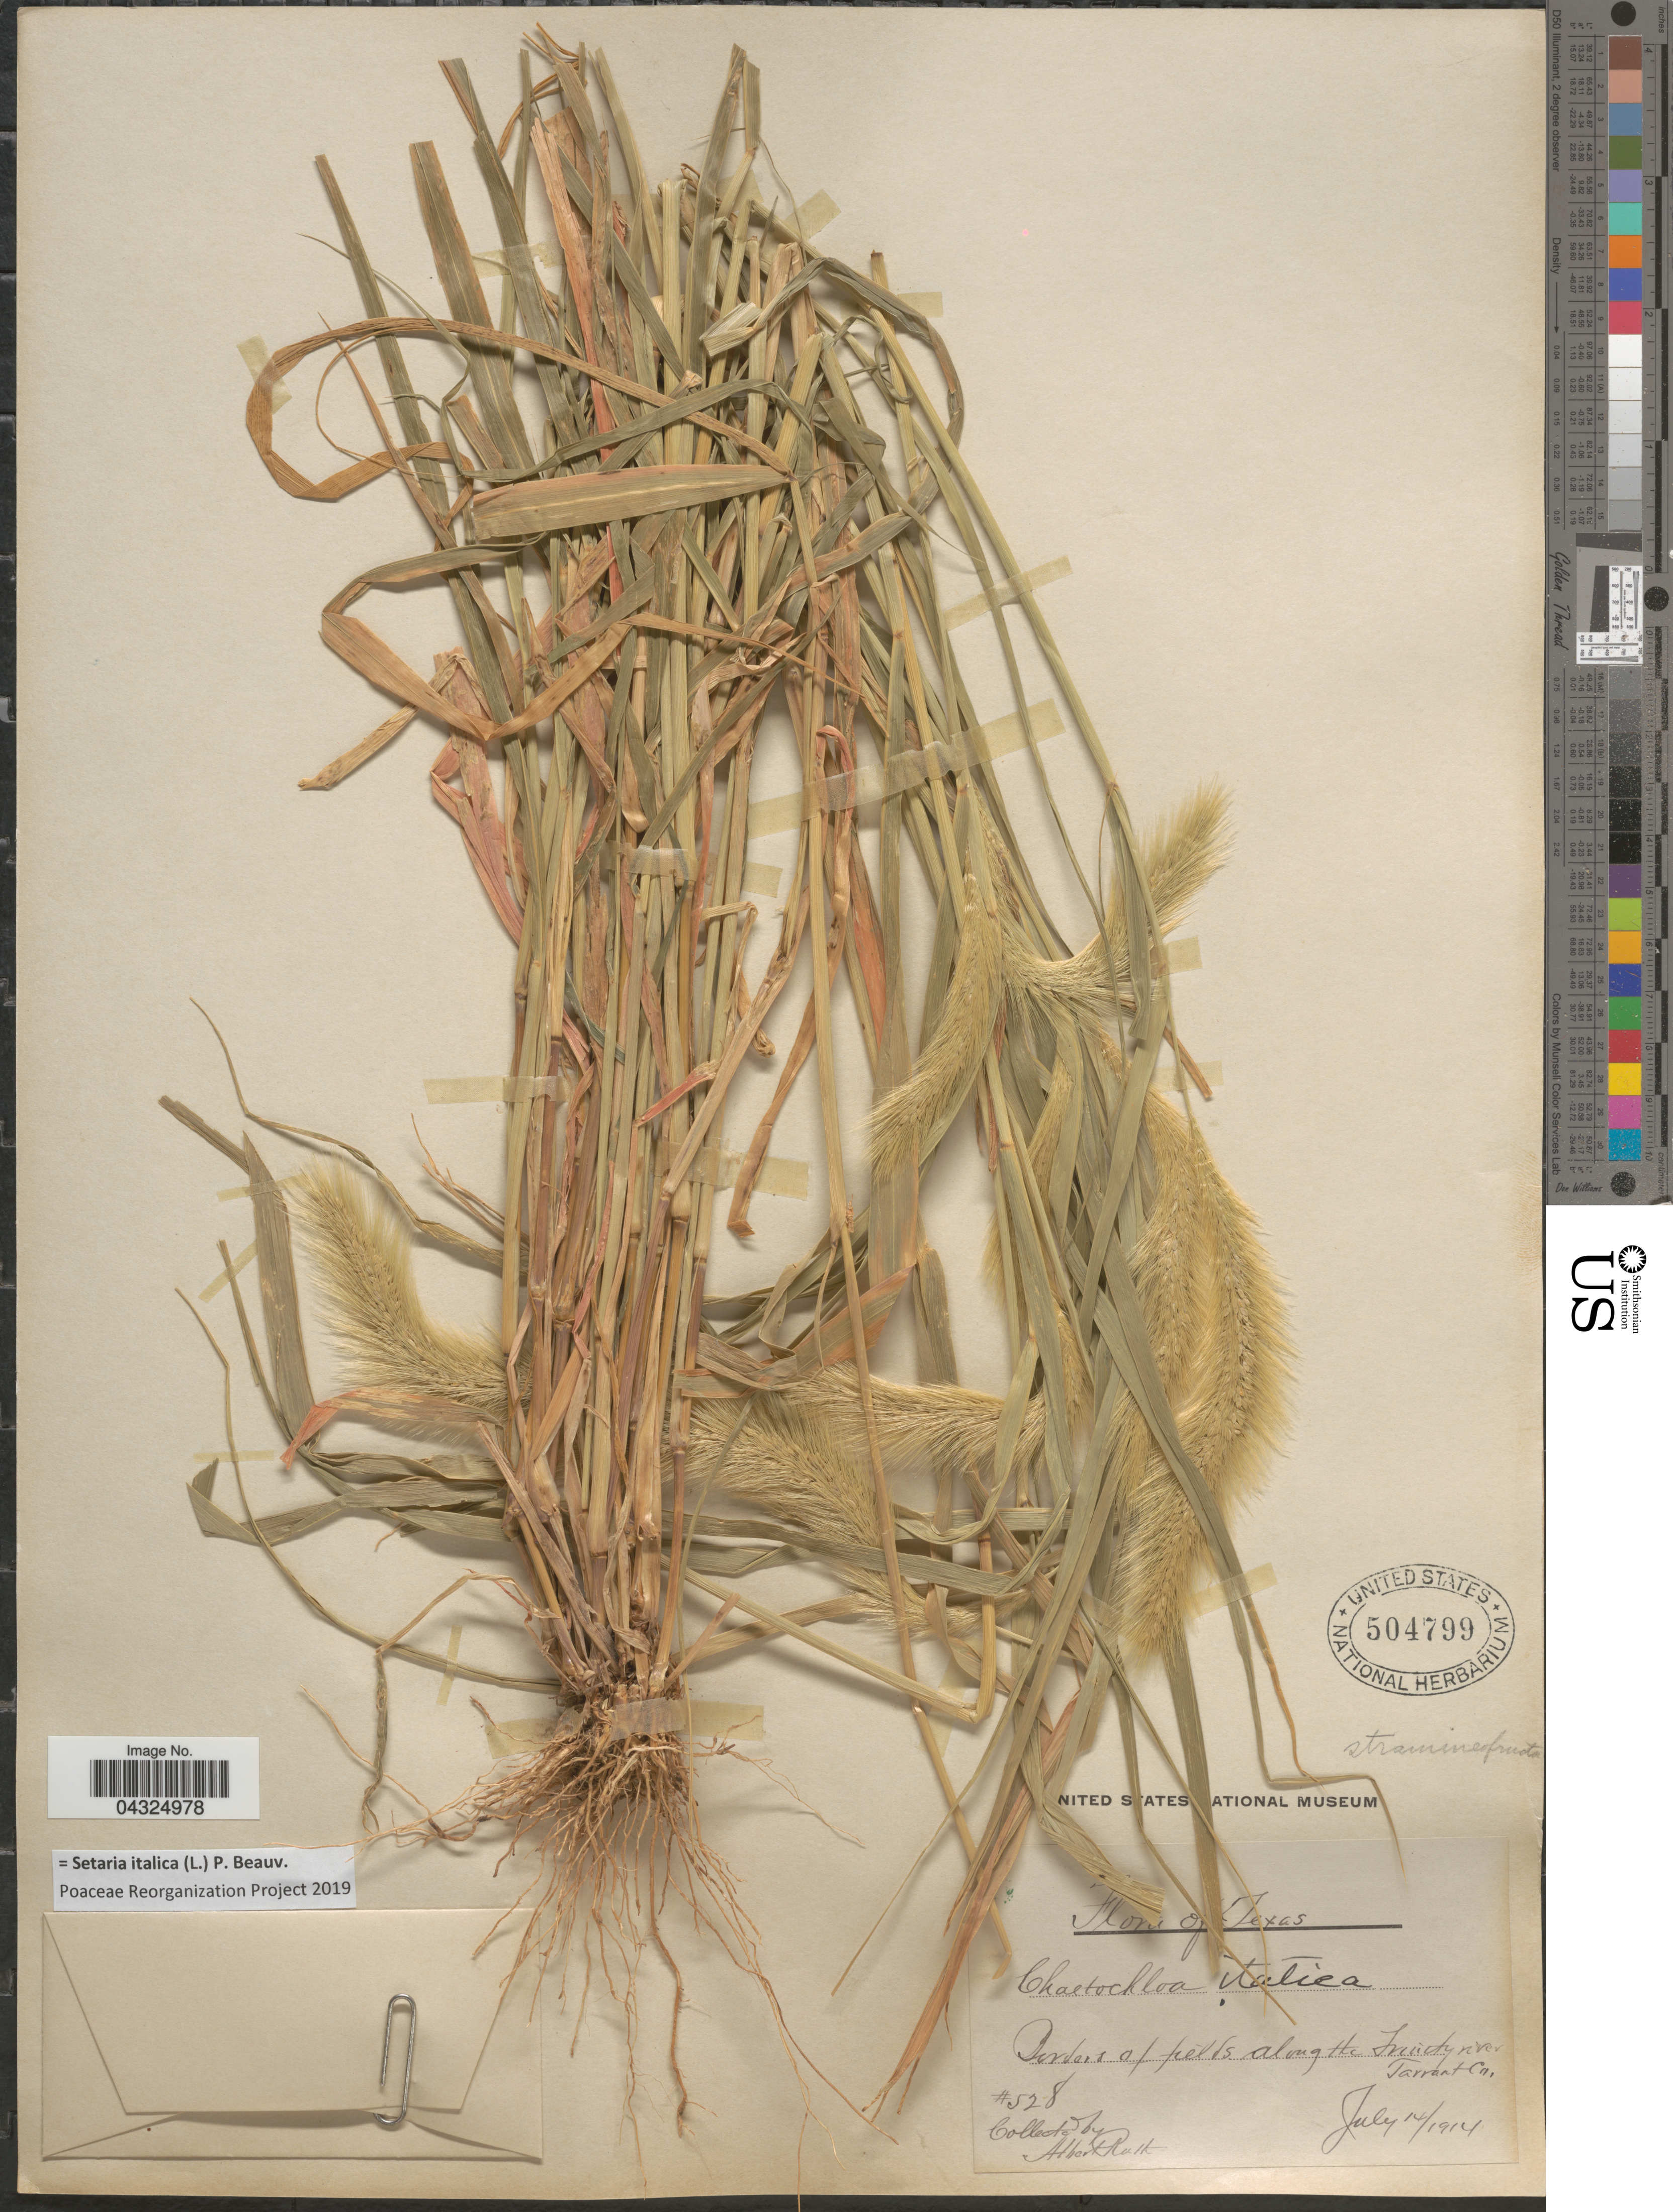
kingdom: Plantae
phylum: Tracheophyta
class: Liliopsida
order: Poales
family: Poaceae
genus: Setaria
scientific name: Setaria italica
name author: (L.) P. Beauv.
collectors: A. Ruth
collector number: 528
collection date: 1914-07-14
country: United States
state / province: Texas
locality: Borders of fields along the Trinity river. Tarrant Co.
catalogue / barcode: US 504799